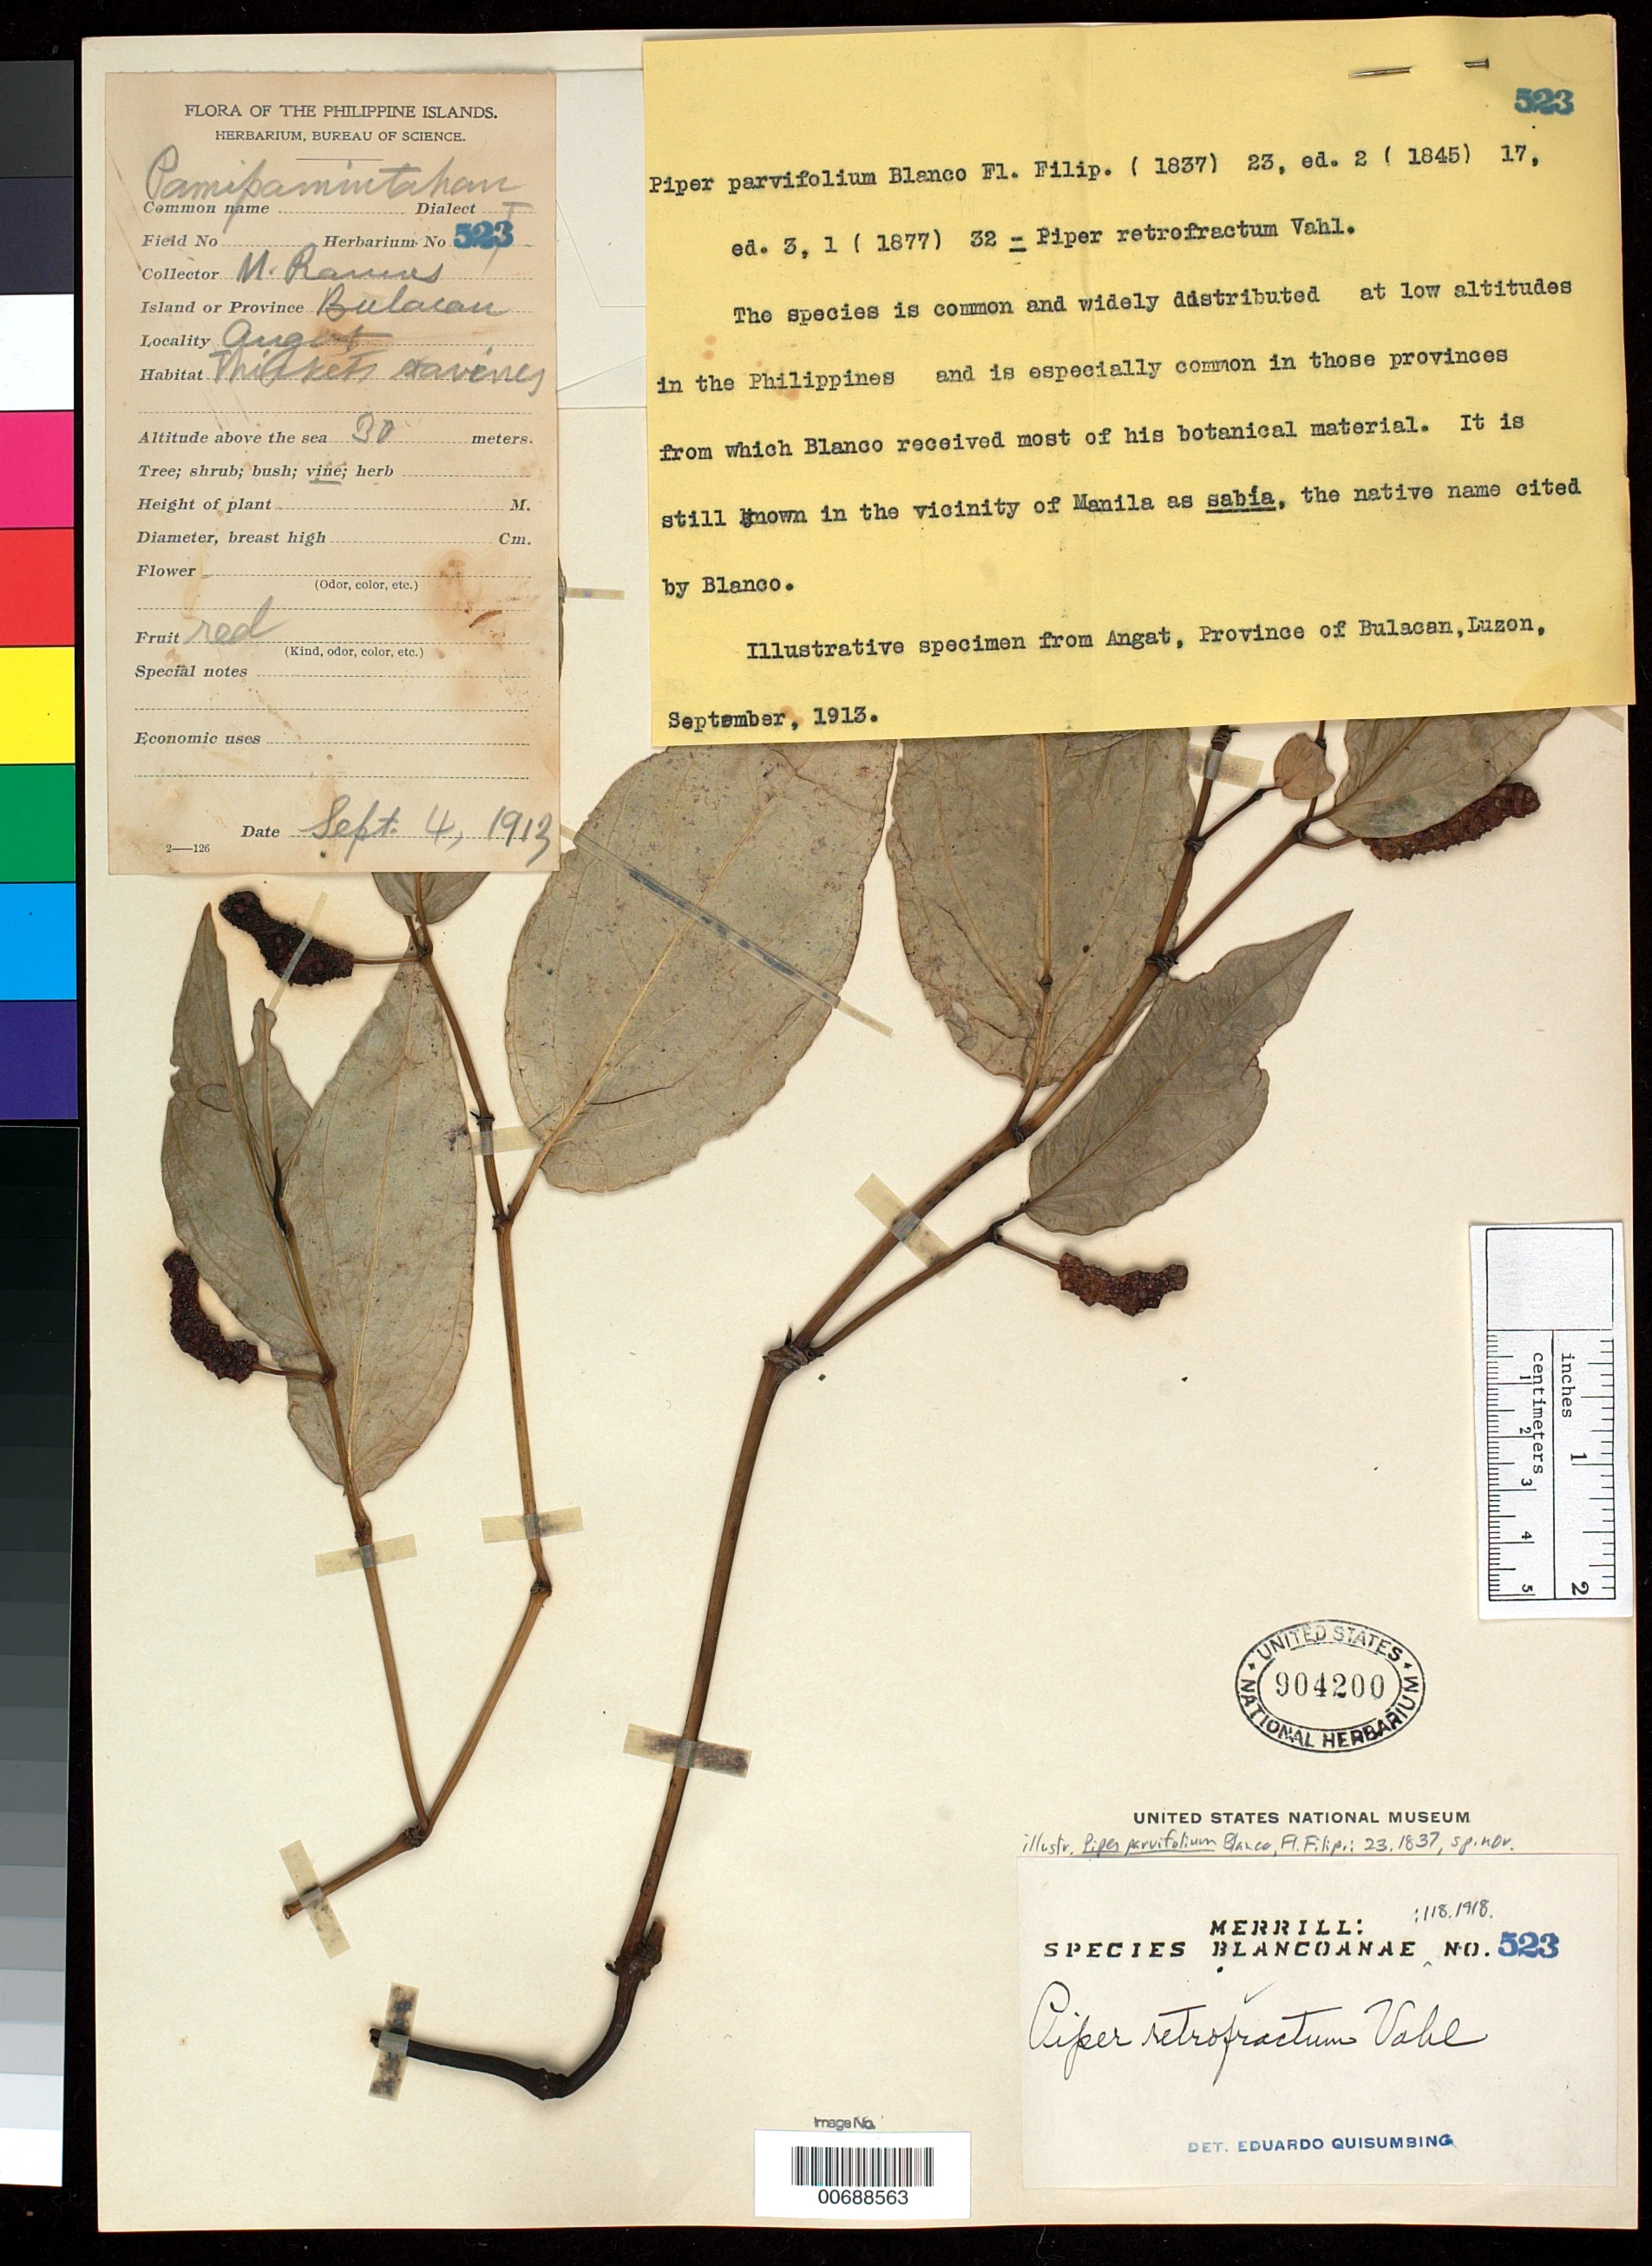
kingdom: Plantae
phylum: Tracheophyta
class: Magnoliopsida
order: Piperales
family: Piperaceae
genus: Piper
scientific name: Piper retrofractum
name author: Vahl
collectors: M. Ramos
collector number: Sp. Blancoan. 0523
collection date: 1913-09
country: Philippines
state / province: Central Luzon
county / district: Bulacan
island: Luzon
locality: Angat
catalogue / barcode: US 904200